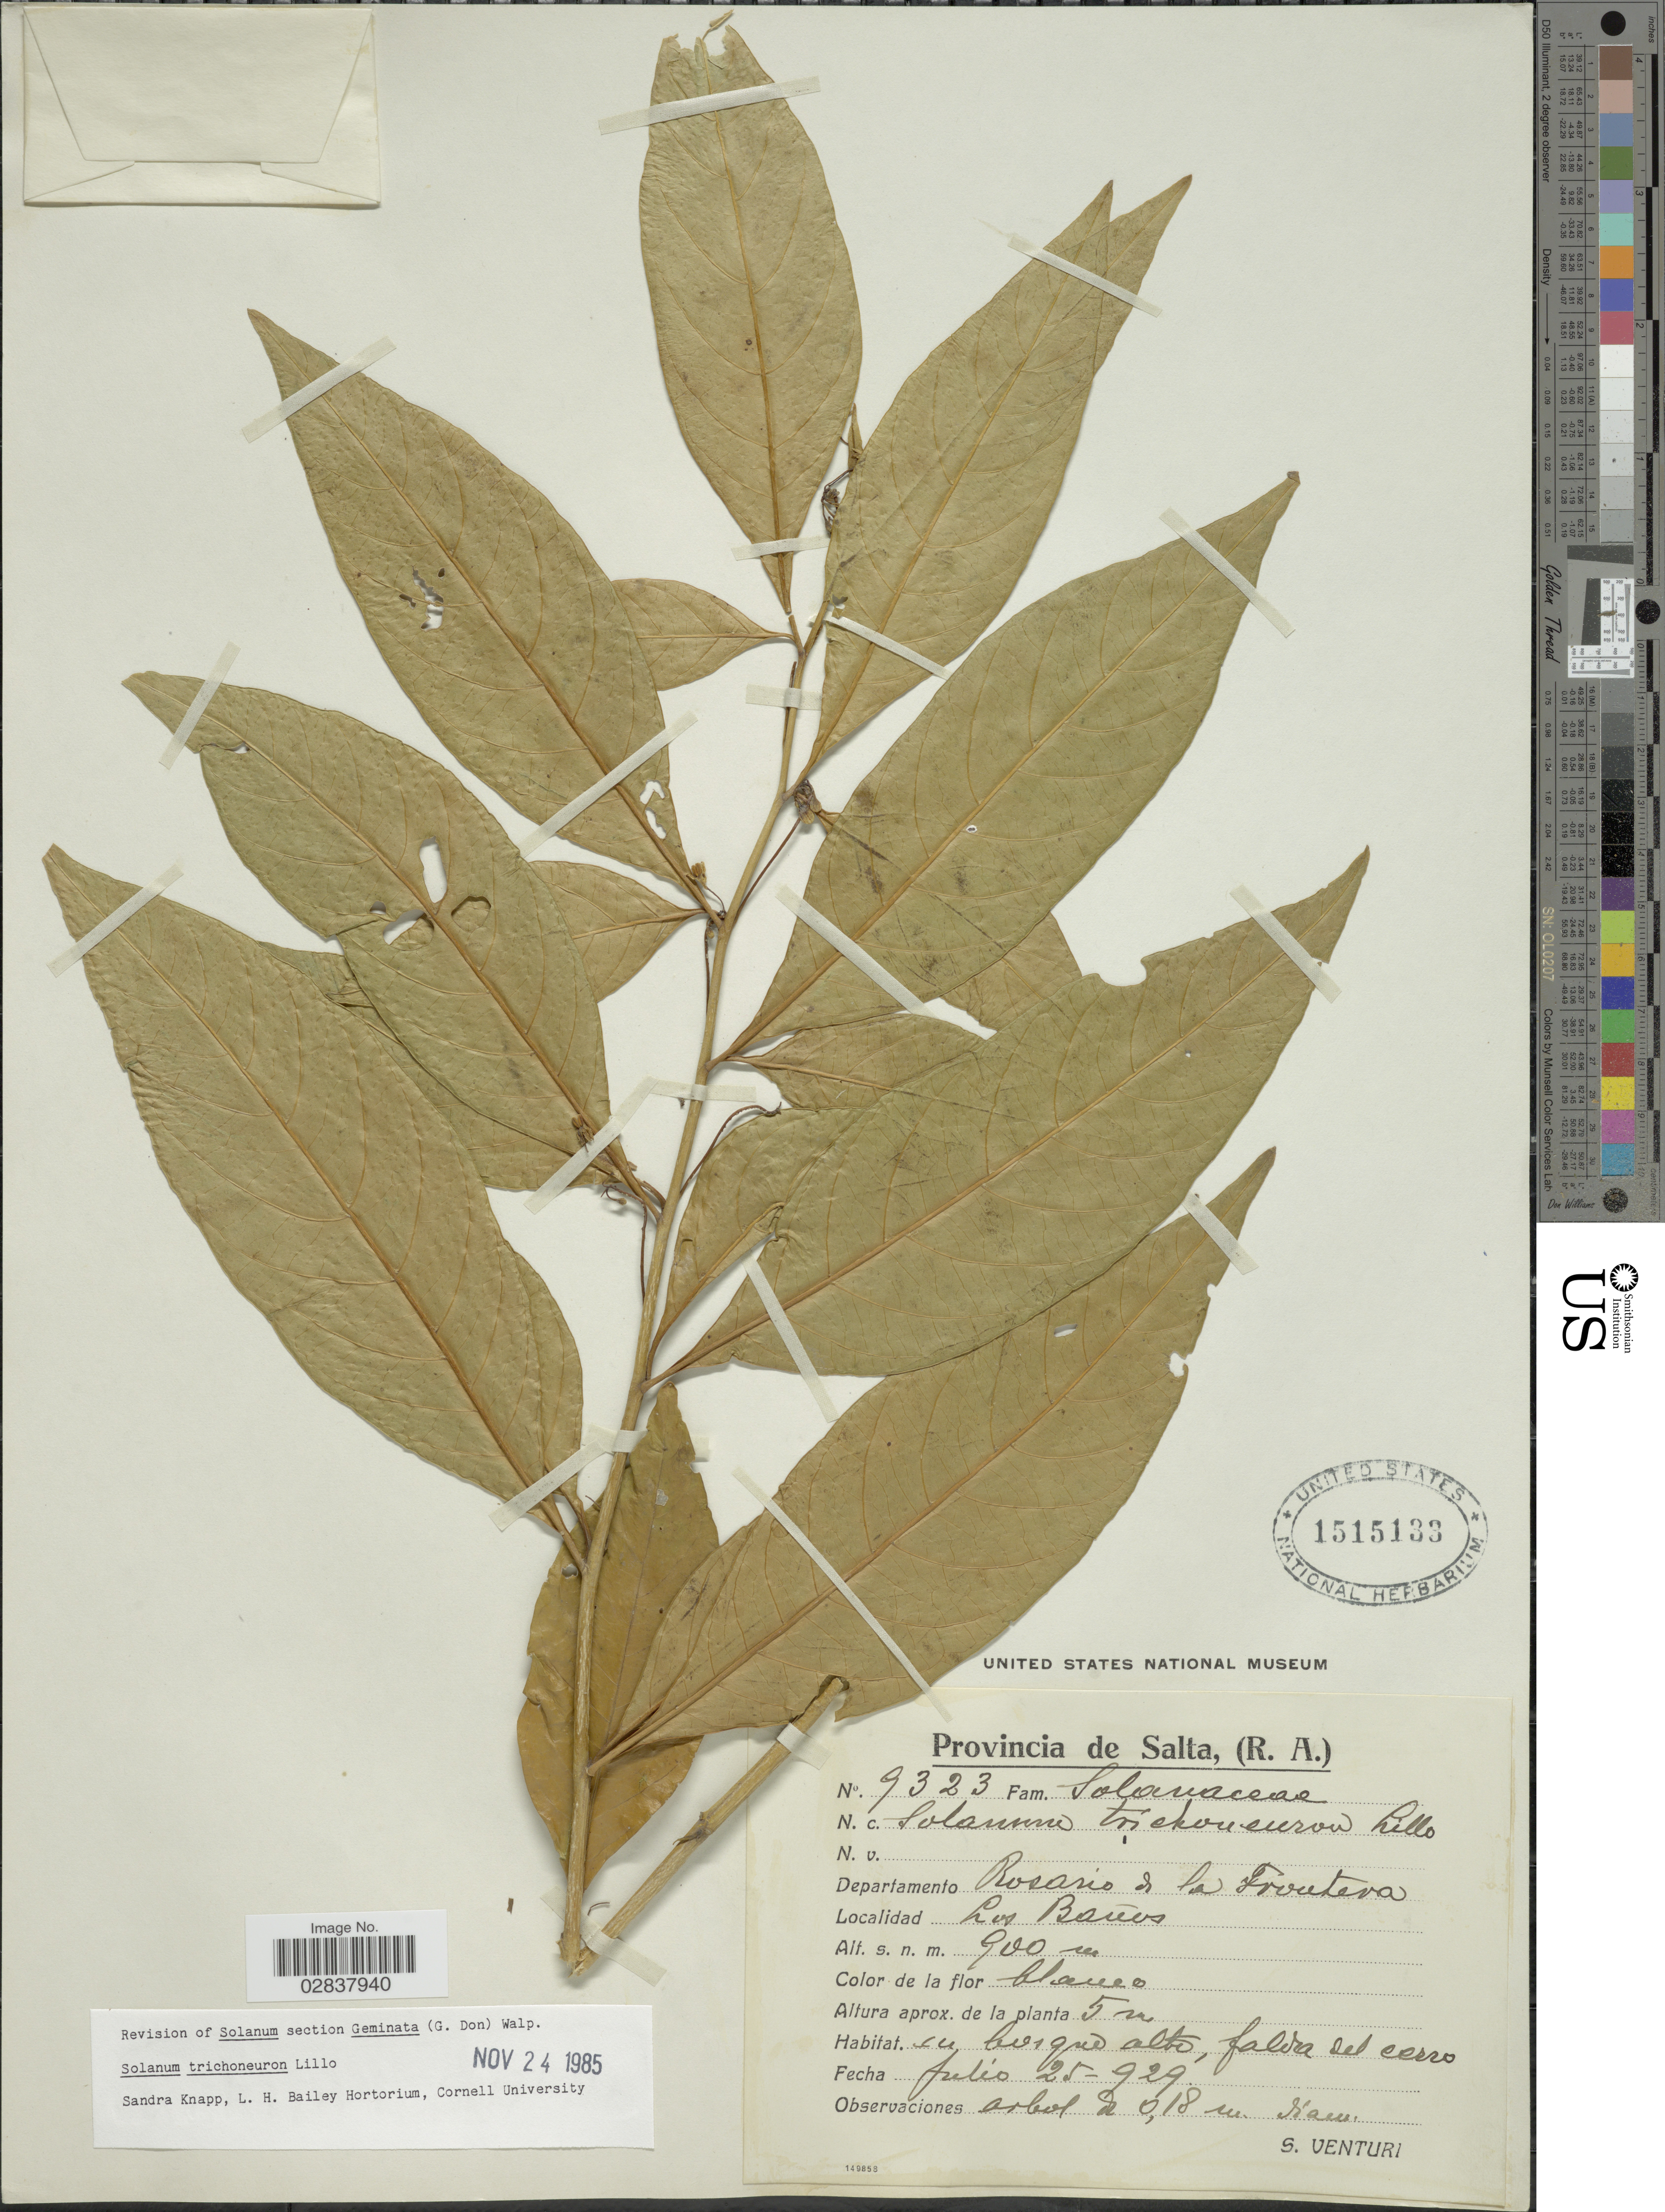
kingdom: Plantae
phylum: Tracheophyta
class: Magnoliopsida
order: Solanales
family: Solanaceae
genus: Solanum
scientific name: Solanum trichoneuron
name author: Lillo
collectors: S. Venturi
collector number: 9323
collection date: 1929-07-25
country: Argentina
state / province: Salta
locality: (R.A.) Departamento Rosario de la Frontera, Los Baños.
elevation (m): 900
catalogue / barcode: US 1515133